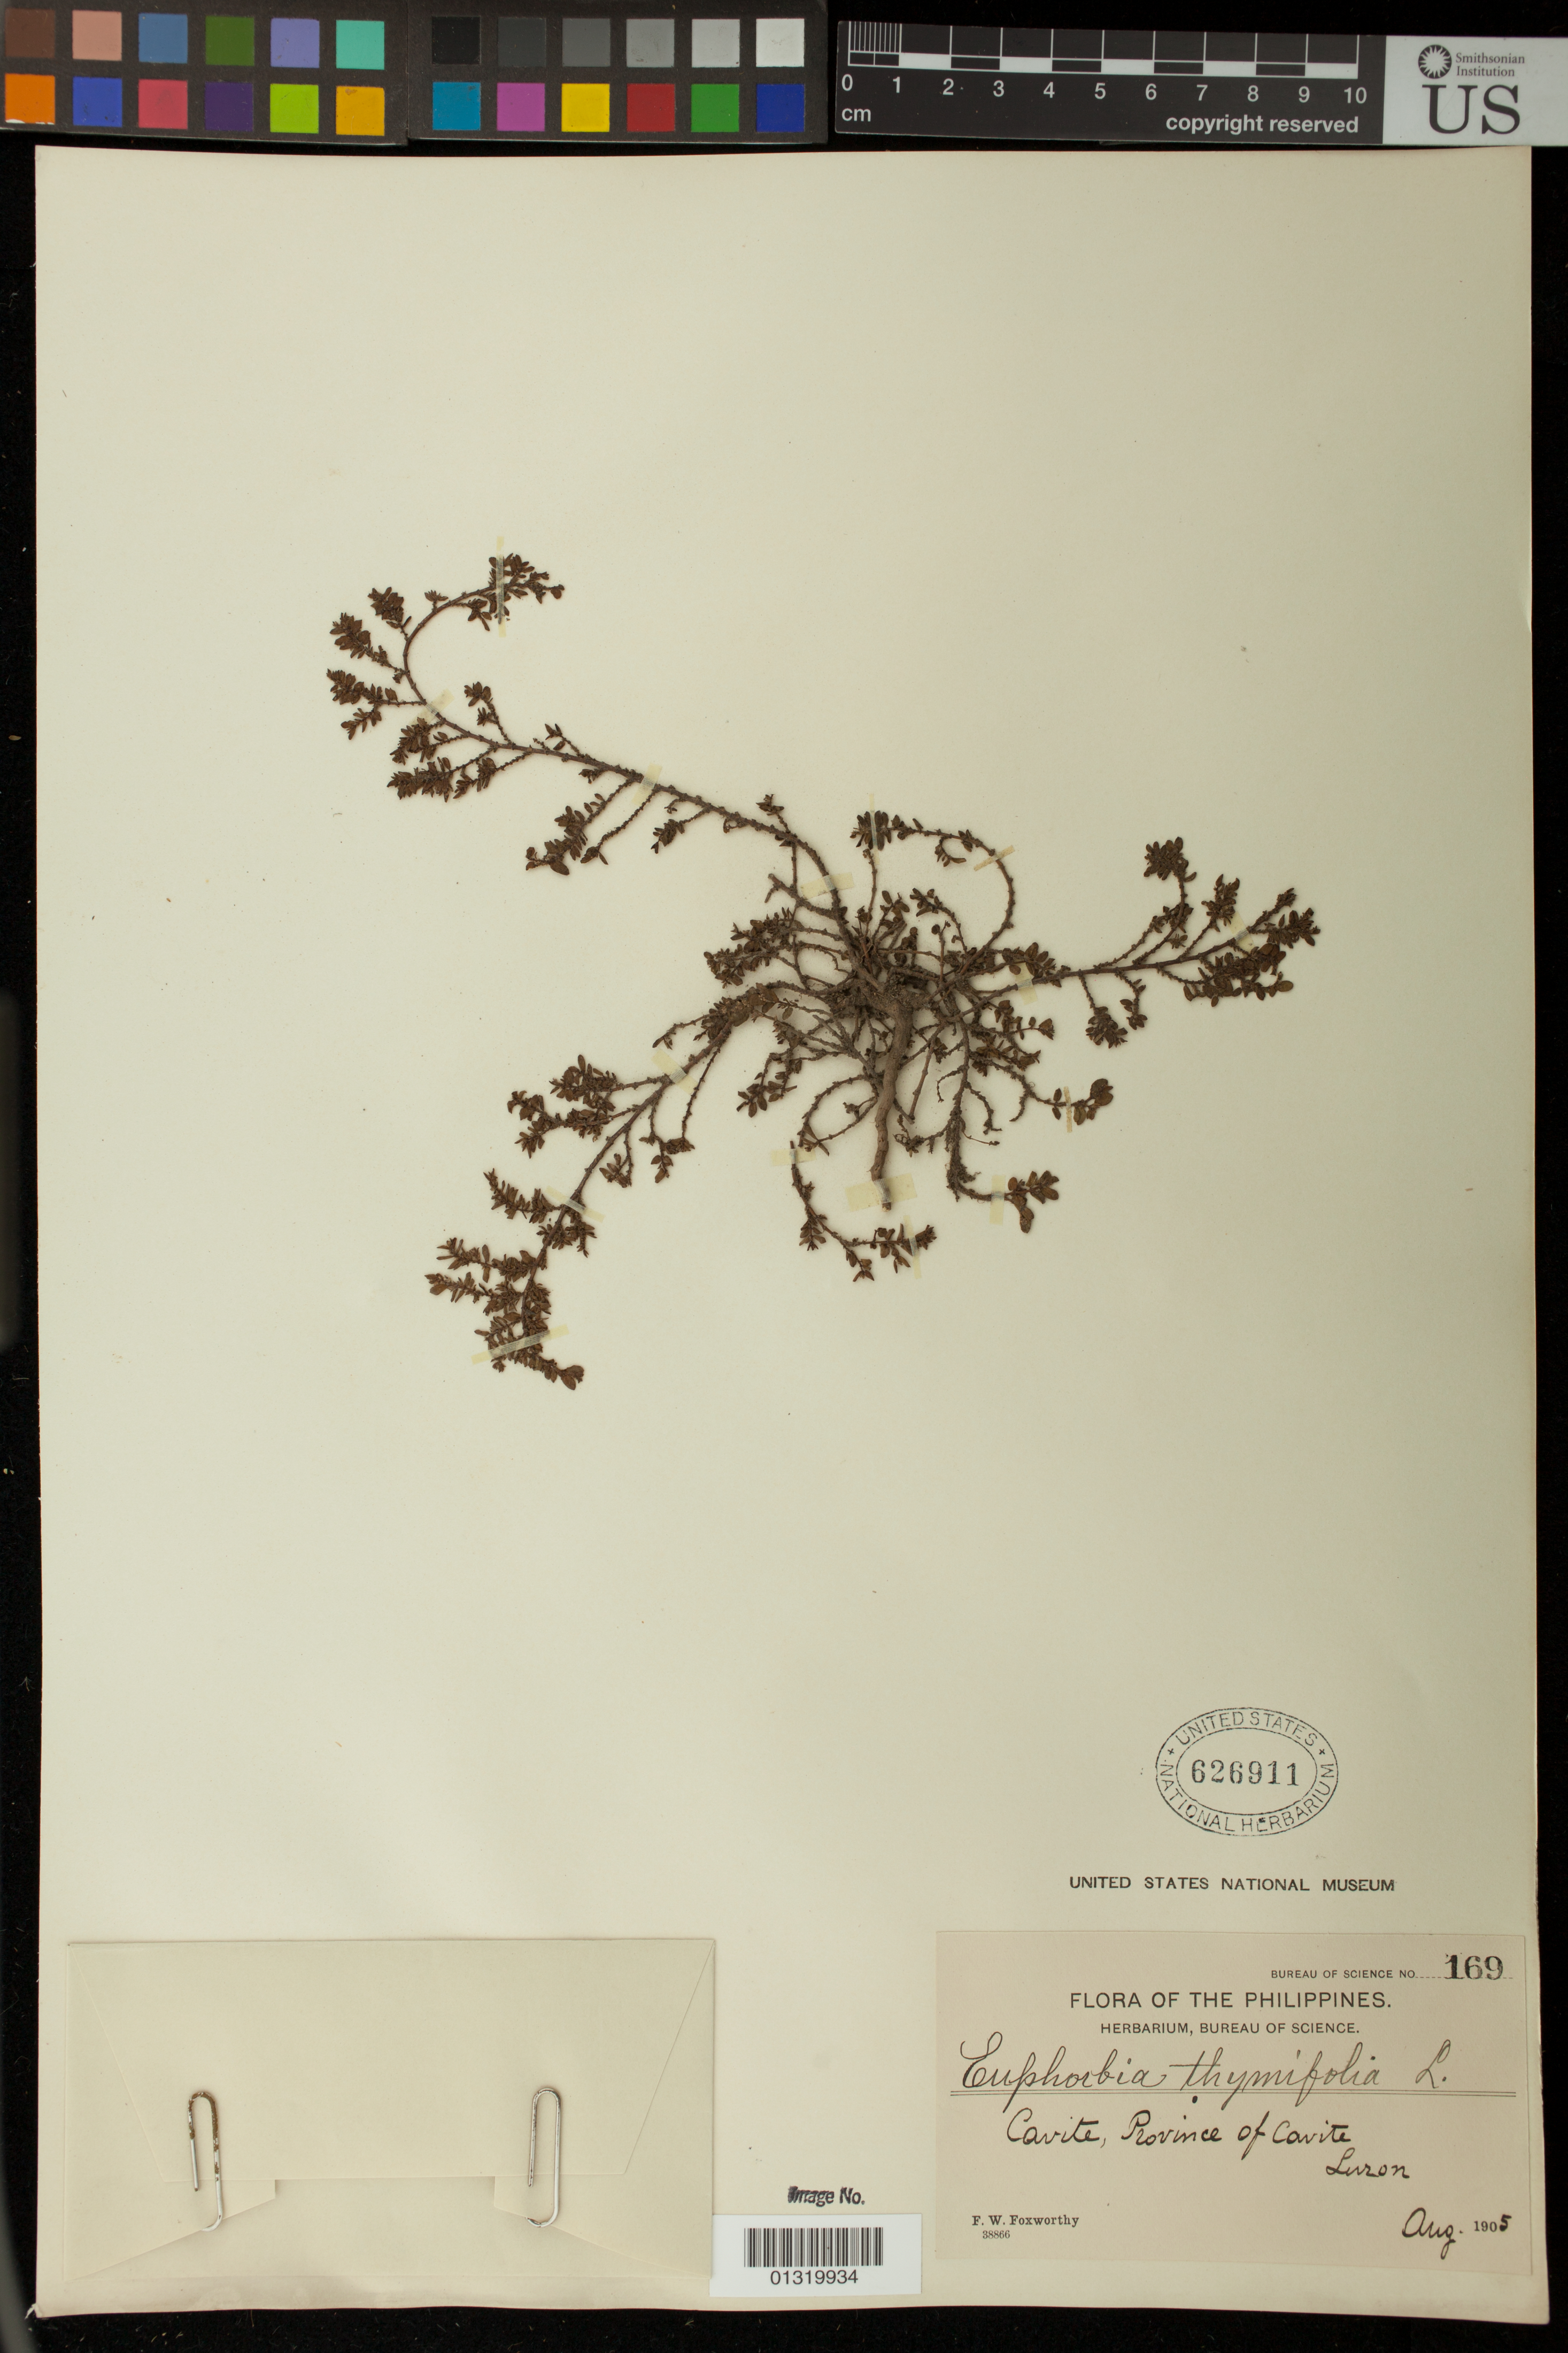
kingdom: Plantae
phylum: Tracheophyta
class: Magnoliopsida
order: Malpighiales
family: Euphorbiaceae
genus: Euphorbia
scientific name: Euphorbia thymifolia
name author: L.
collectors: F. W. Foxworthy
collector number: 169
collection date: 1905-08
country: Philippines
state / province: Calabarzon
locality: Cavite, Province of Cavite; Luzon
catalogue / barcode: US 626911